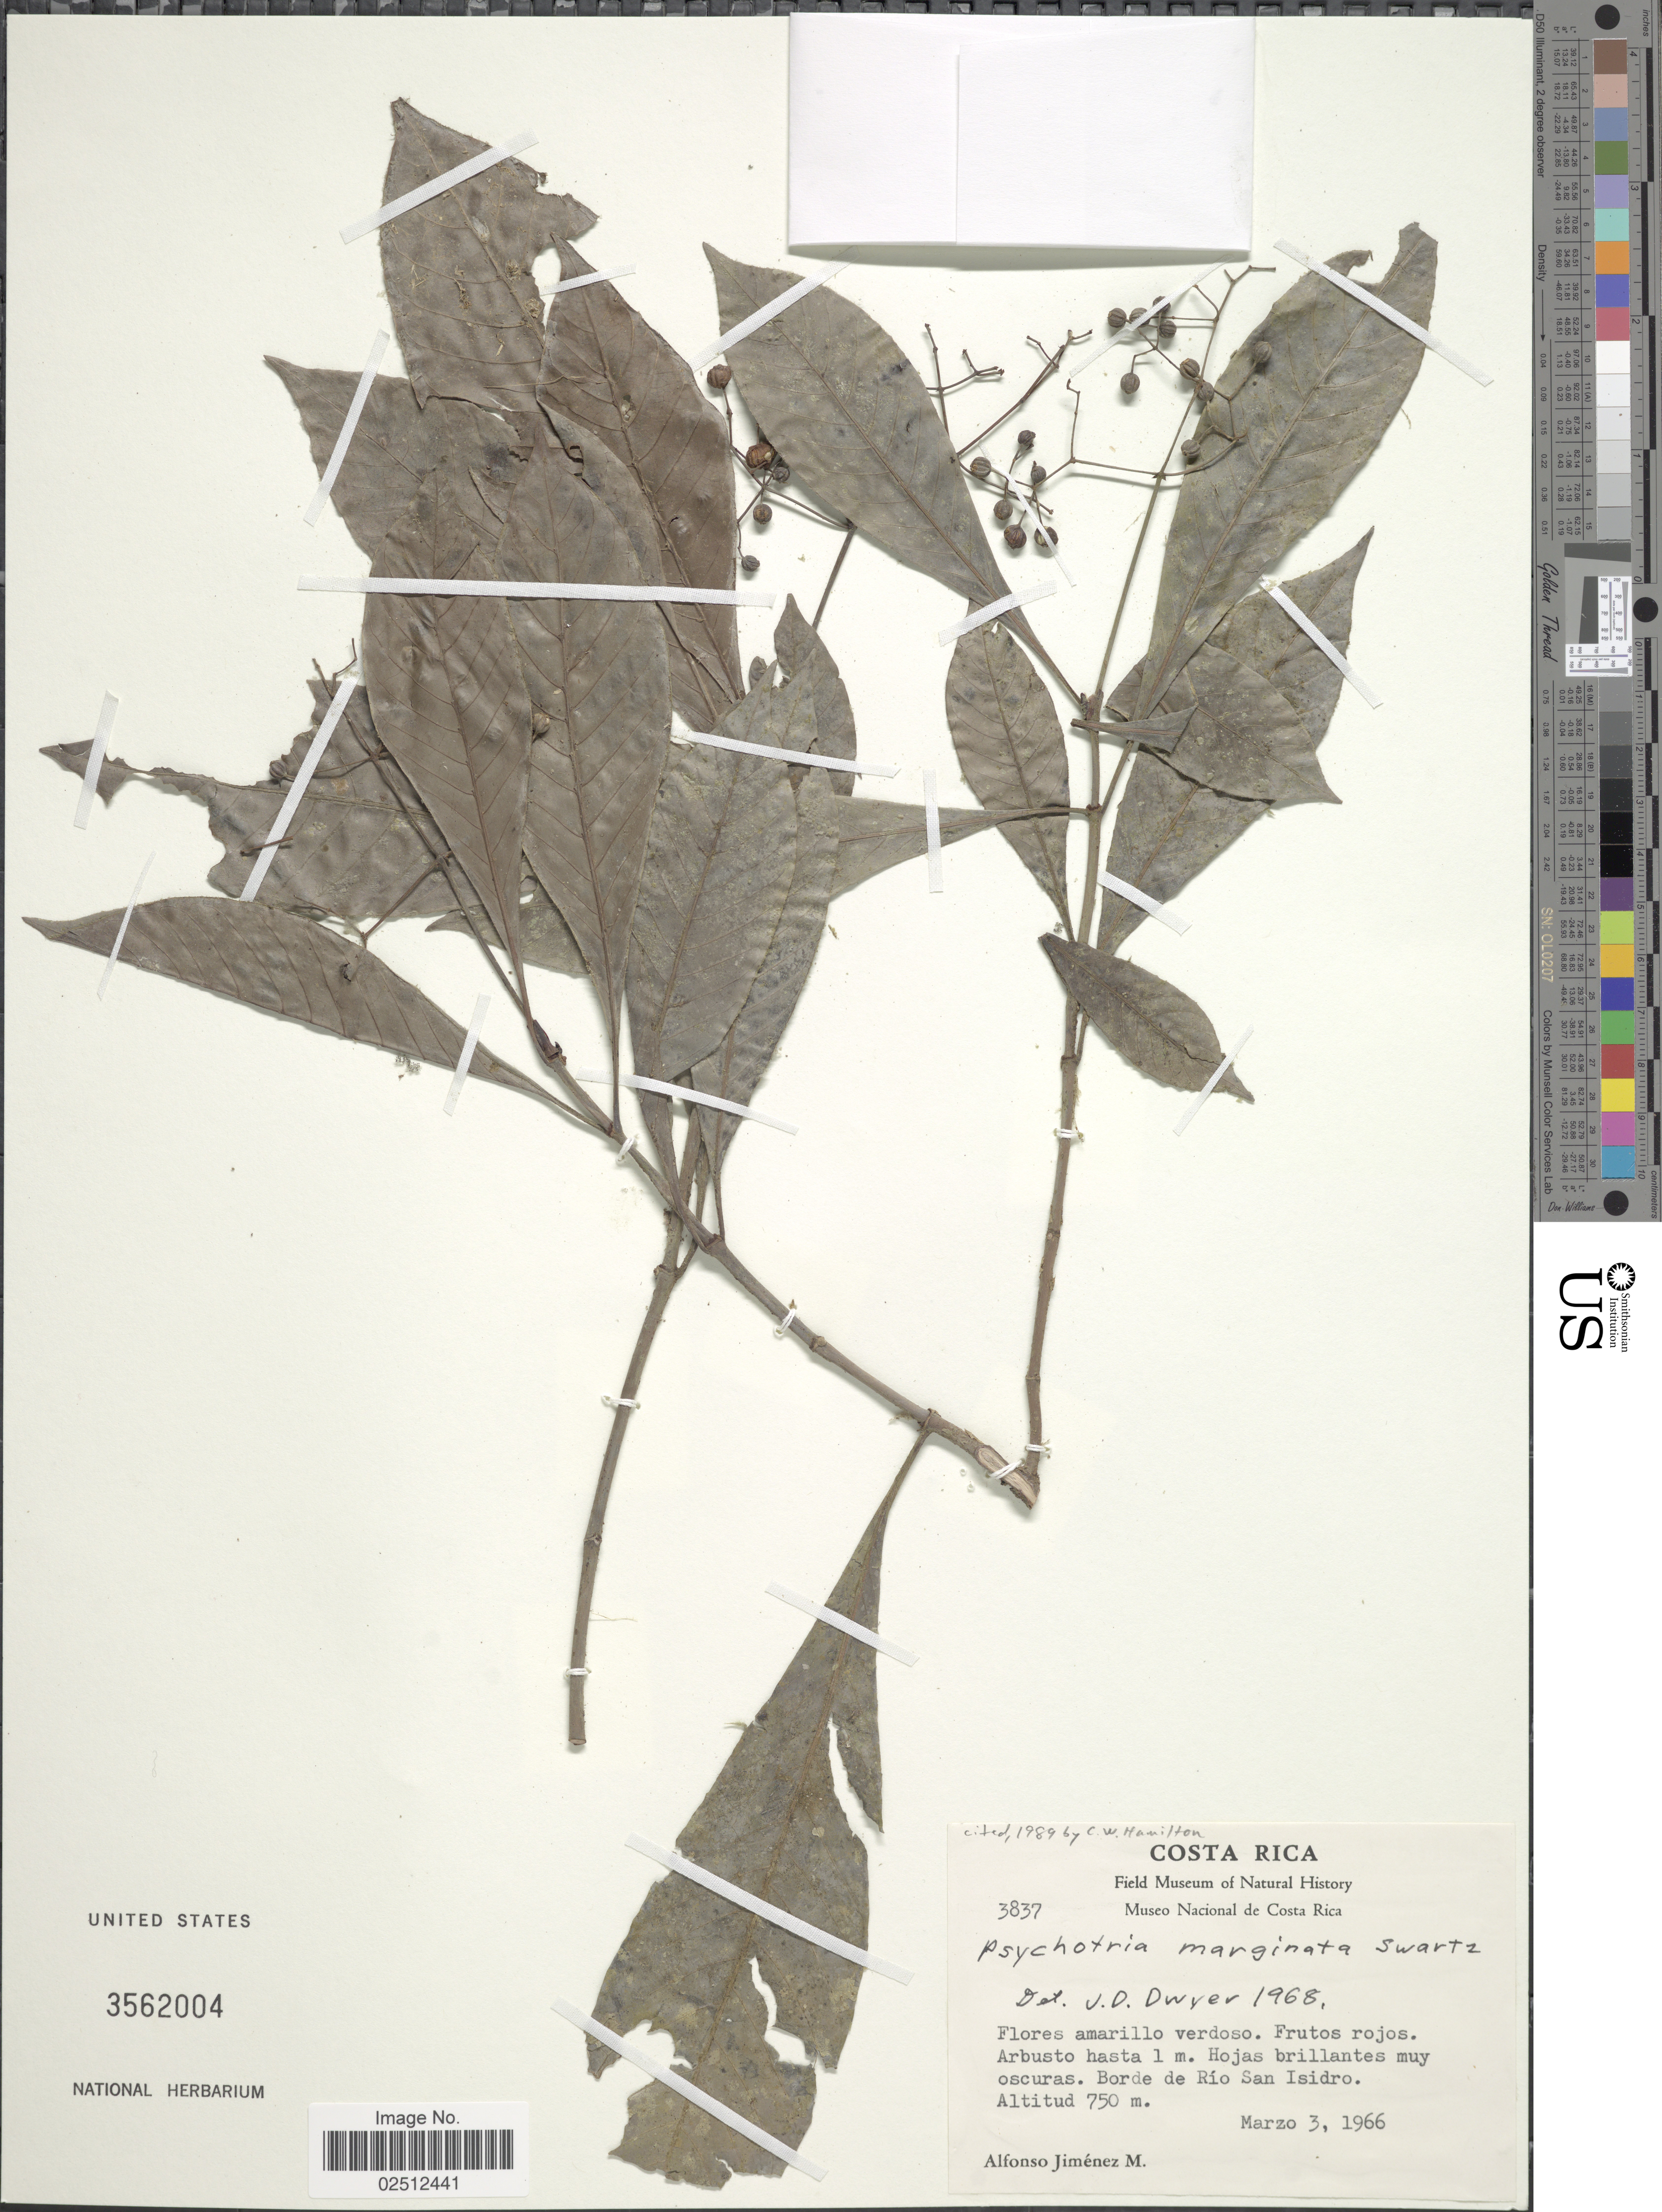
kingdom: Plantae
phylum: Tracheophyta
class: Magnoliopsida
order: Gentianales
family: Rubiaceae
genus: Psychotria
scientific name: Psychotria marginata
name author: Sw.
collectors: A. Jimenez M.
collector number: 3837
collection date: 1966-03-03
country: Costa Rica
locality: Borde de Rio San Isidro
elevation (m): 750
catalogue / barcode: US 3562004